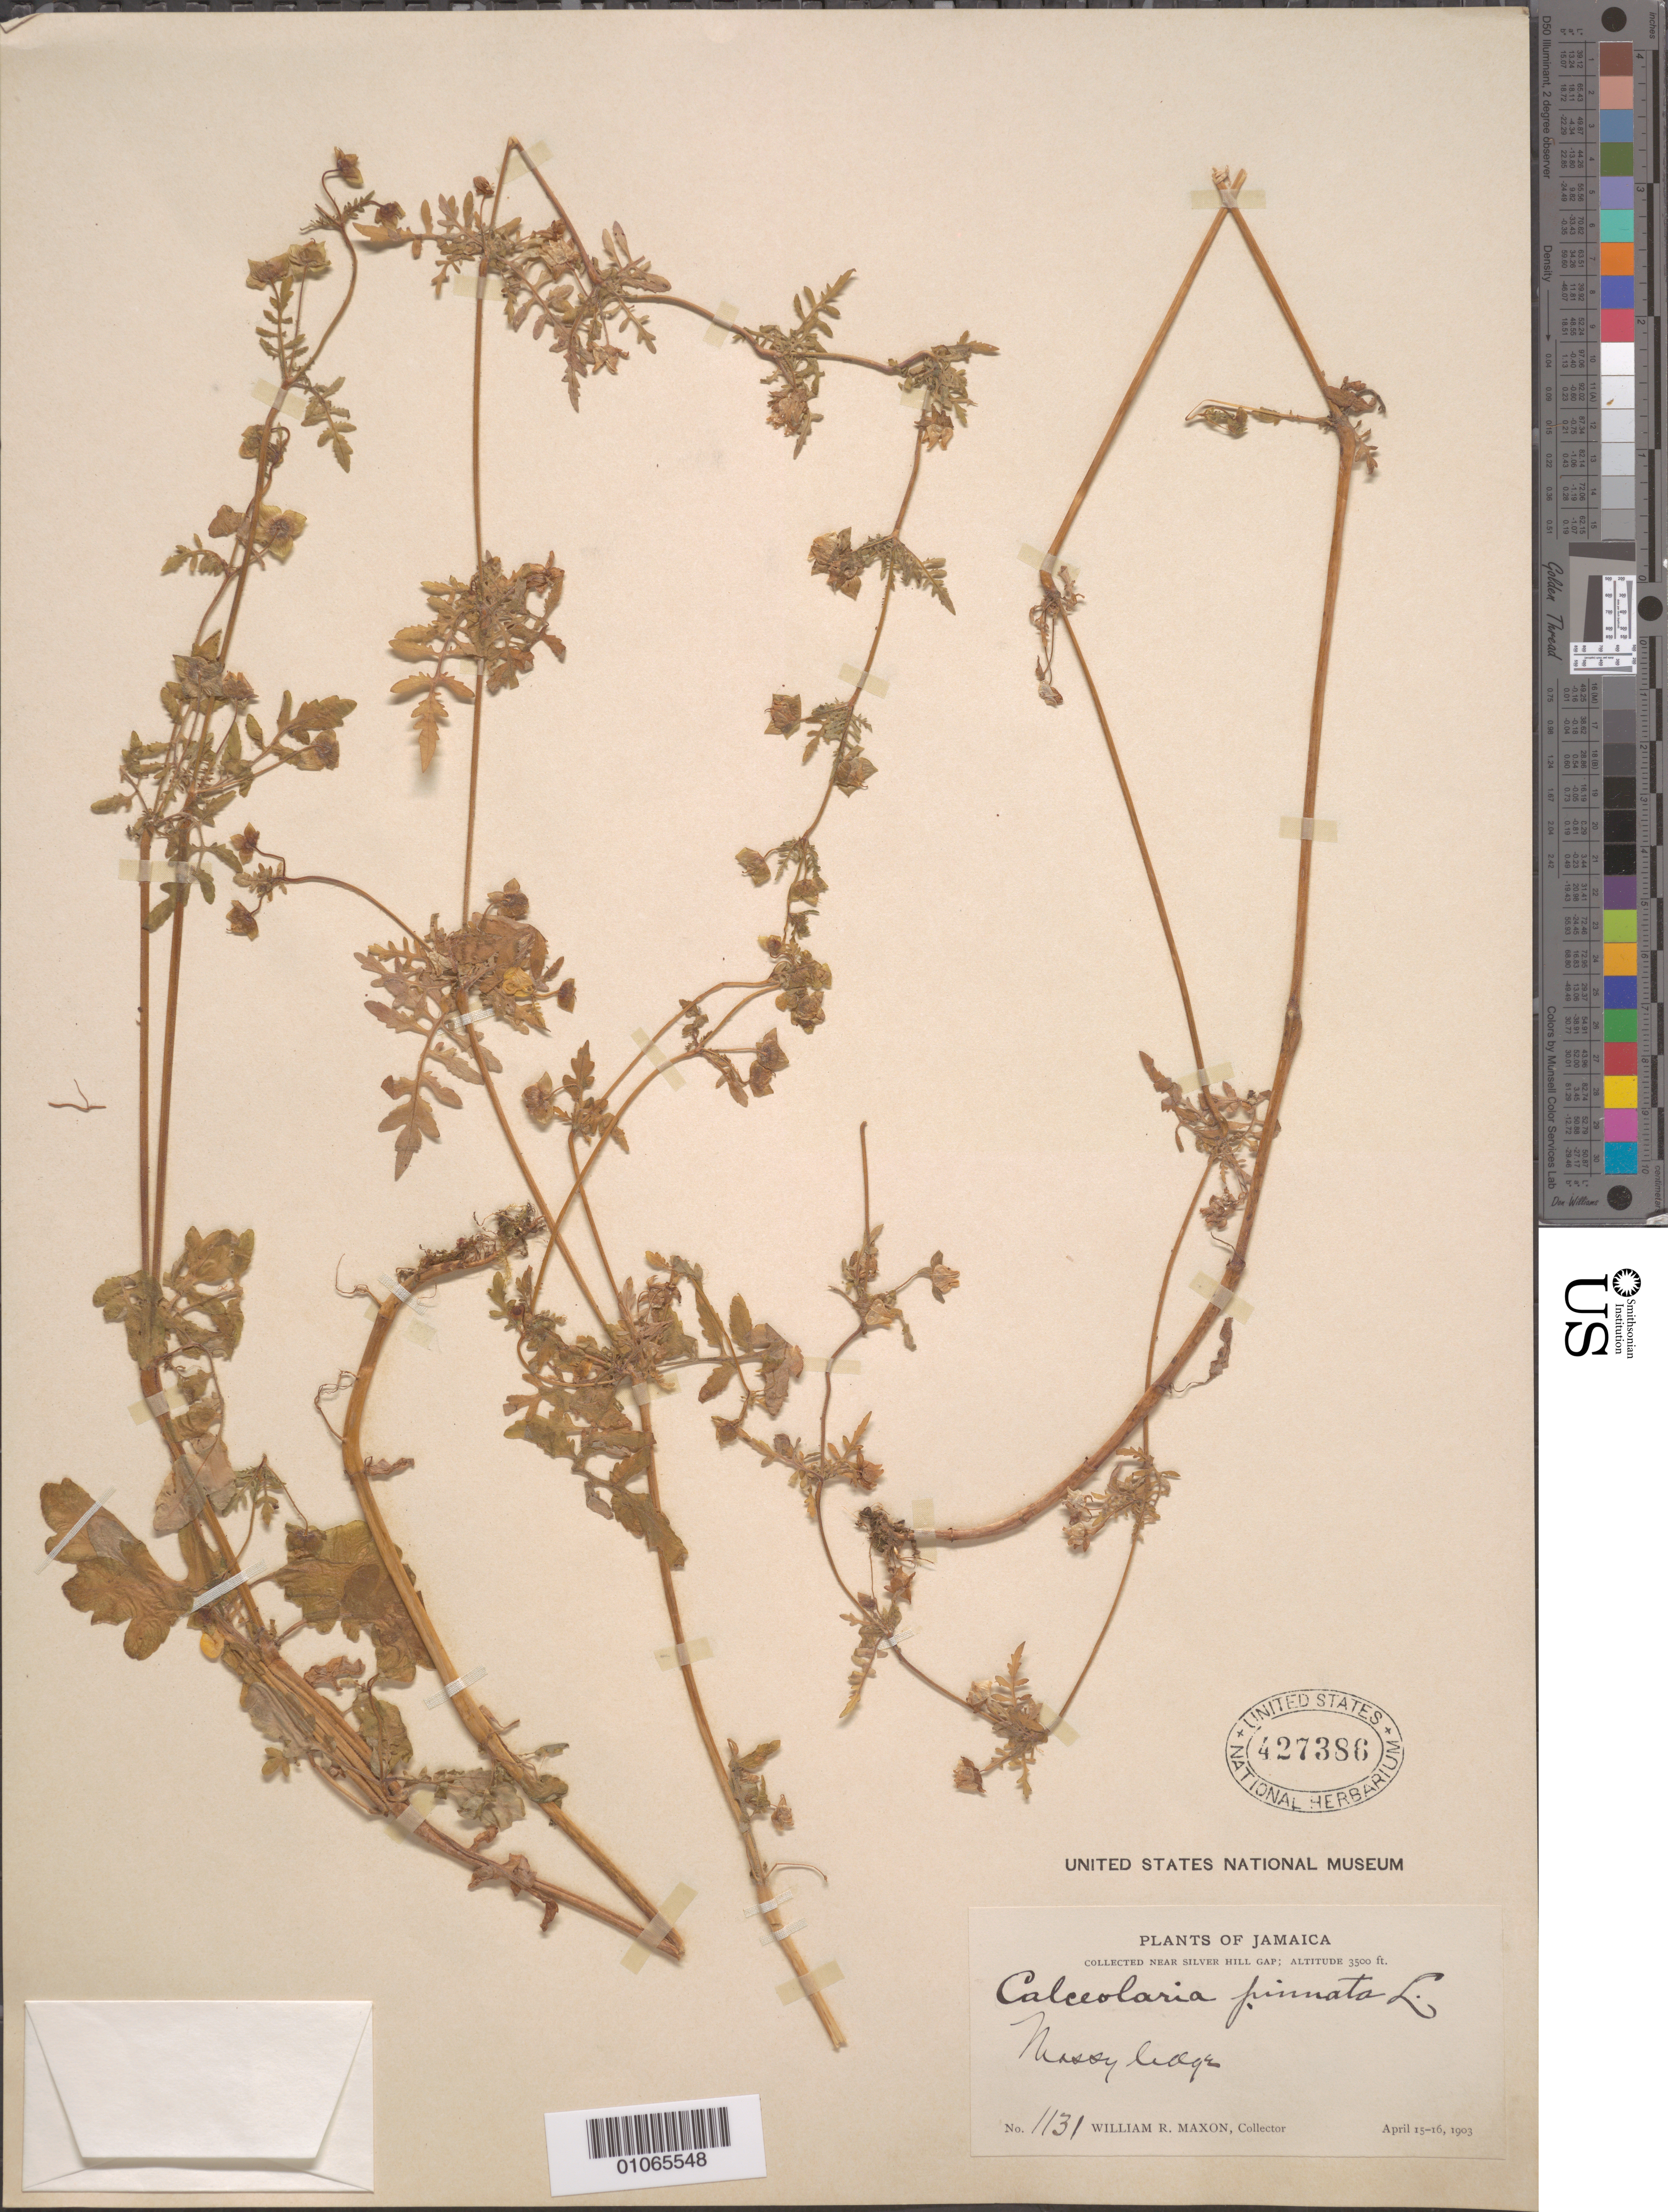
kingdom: Plantae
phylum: Tracheophyta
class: Magnoliopsida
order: Lamiales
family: Calceolariaceae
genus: Calceolaria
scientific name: Calceolaria pinnata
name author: L.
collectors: W. R. Maxon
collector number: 1131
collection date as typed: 15 Apr 1903 to 16 Apr 1903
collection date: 1903-04-15/1903-04-16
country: Jamaica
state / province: Saint Andrew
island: Jamaica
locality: Mossy ledge, collected near Silver Hill Gap.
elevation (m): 1067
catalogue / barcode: US 427386